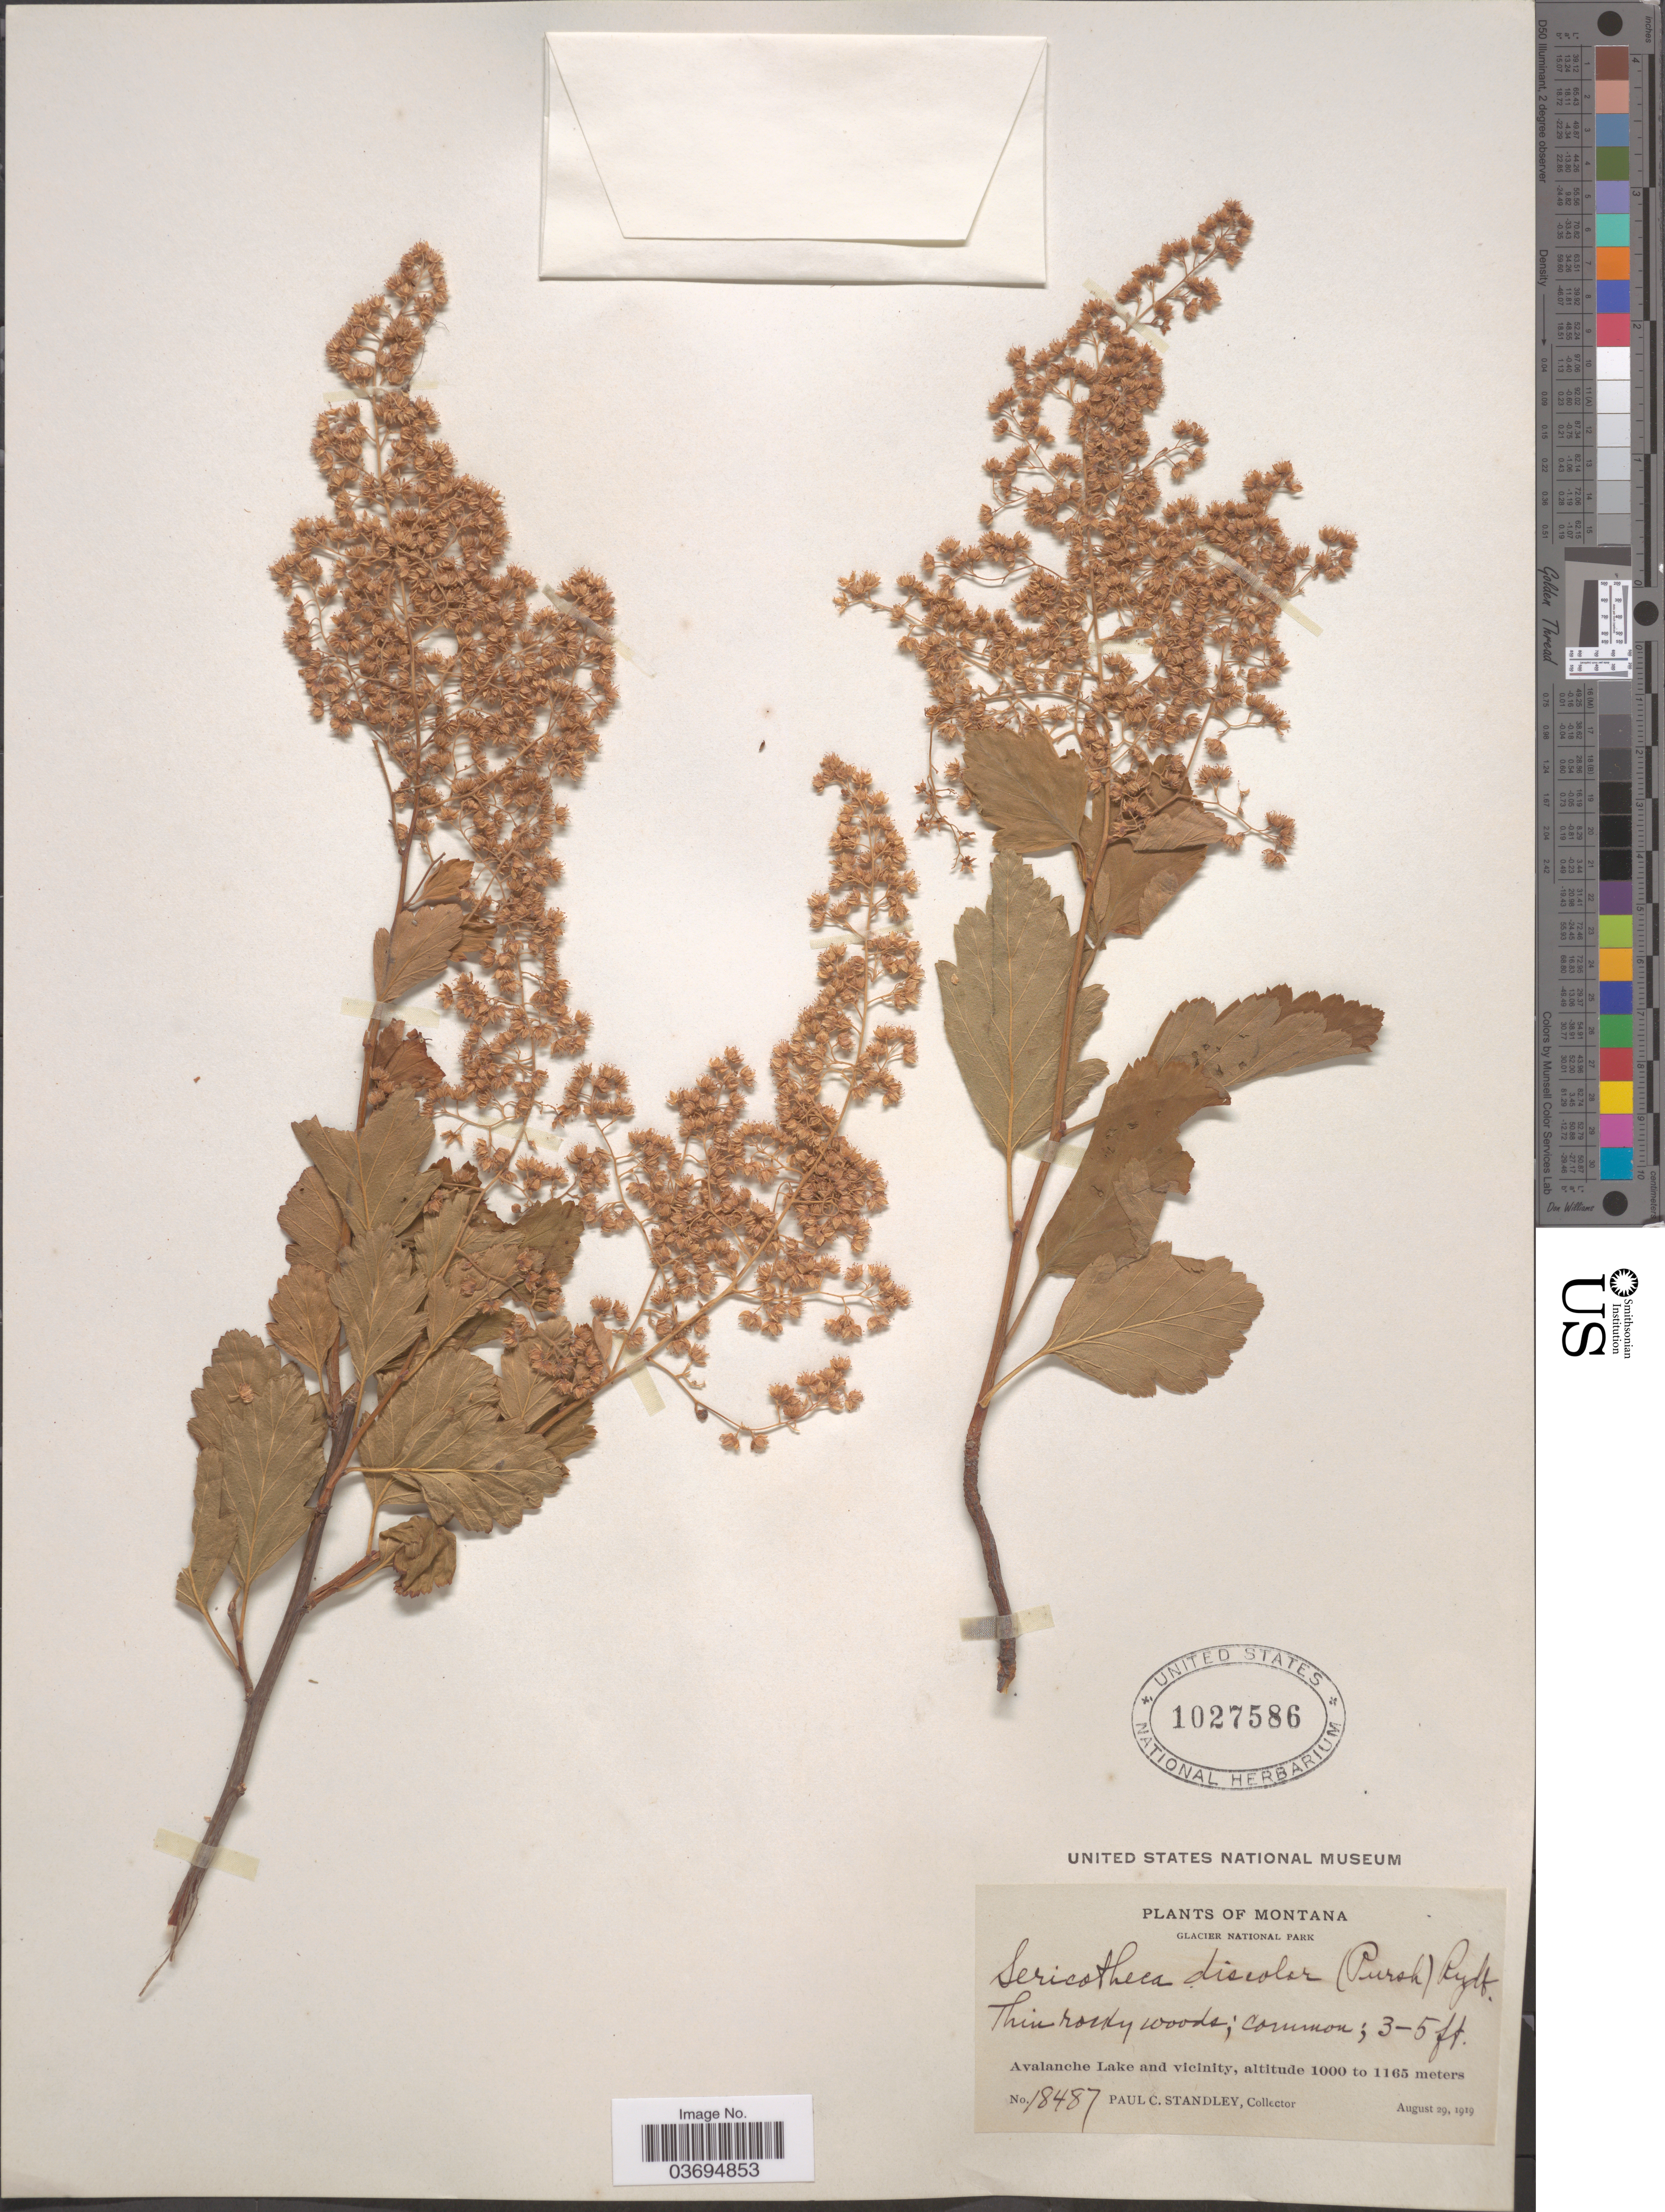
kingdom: Plantae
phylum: Tracheophyta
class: Magnoliopsida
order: Rosales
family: Rosaceae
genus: Holodiscus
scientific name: Holodiscus discolor var. discolor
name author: (Pursh) Maxim.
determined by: Strong, Mark T., (BOT), Smithsonian Institution - National Museum of Natural History (UNITED STATES)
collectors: P. C. Standley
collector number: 18487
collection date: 1919-08-29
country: United States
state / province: Montana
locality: Glacier National Park. Avalanche Lake and vicinity.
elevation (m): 1000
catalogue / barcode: US 1027586